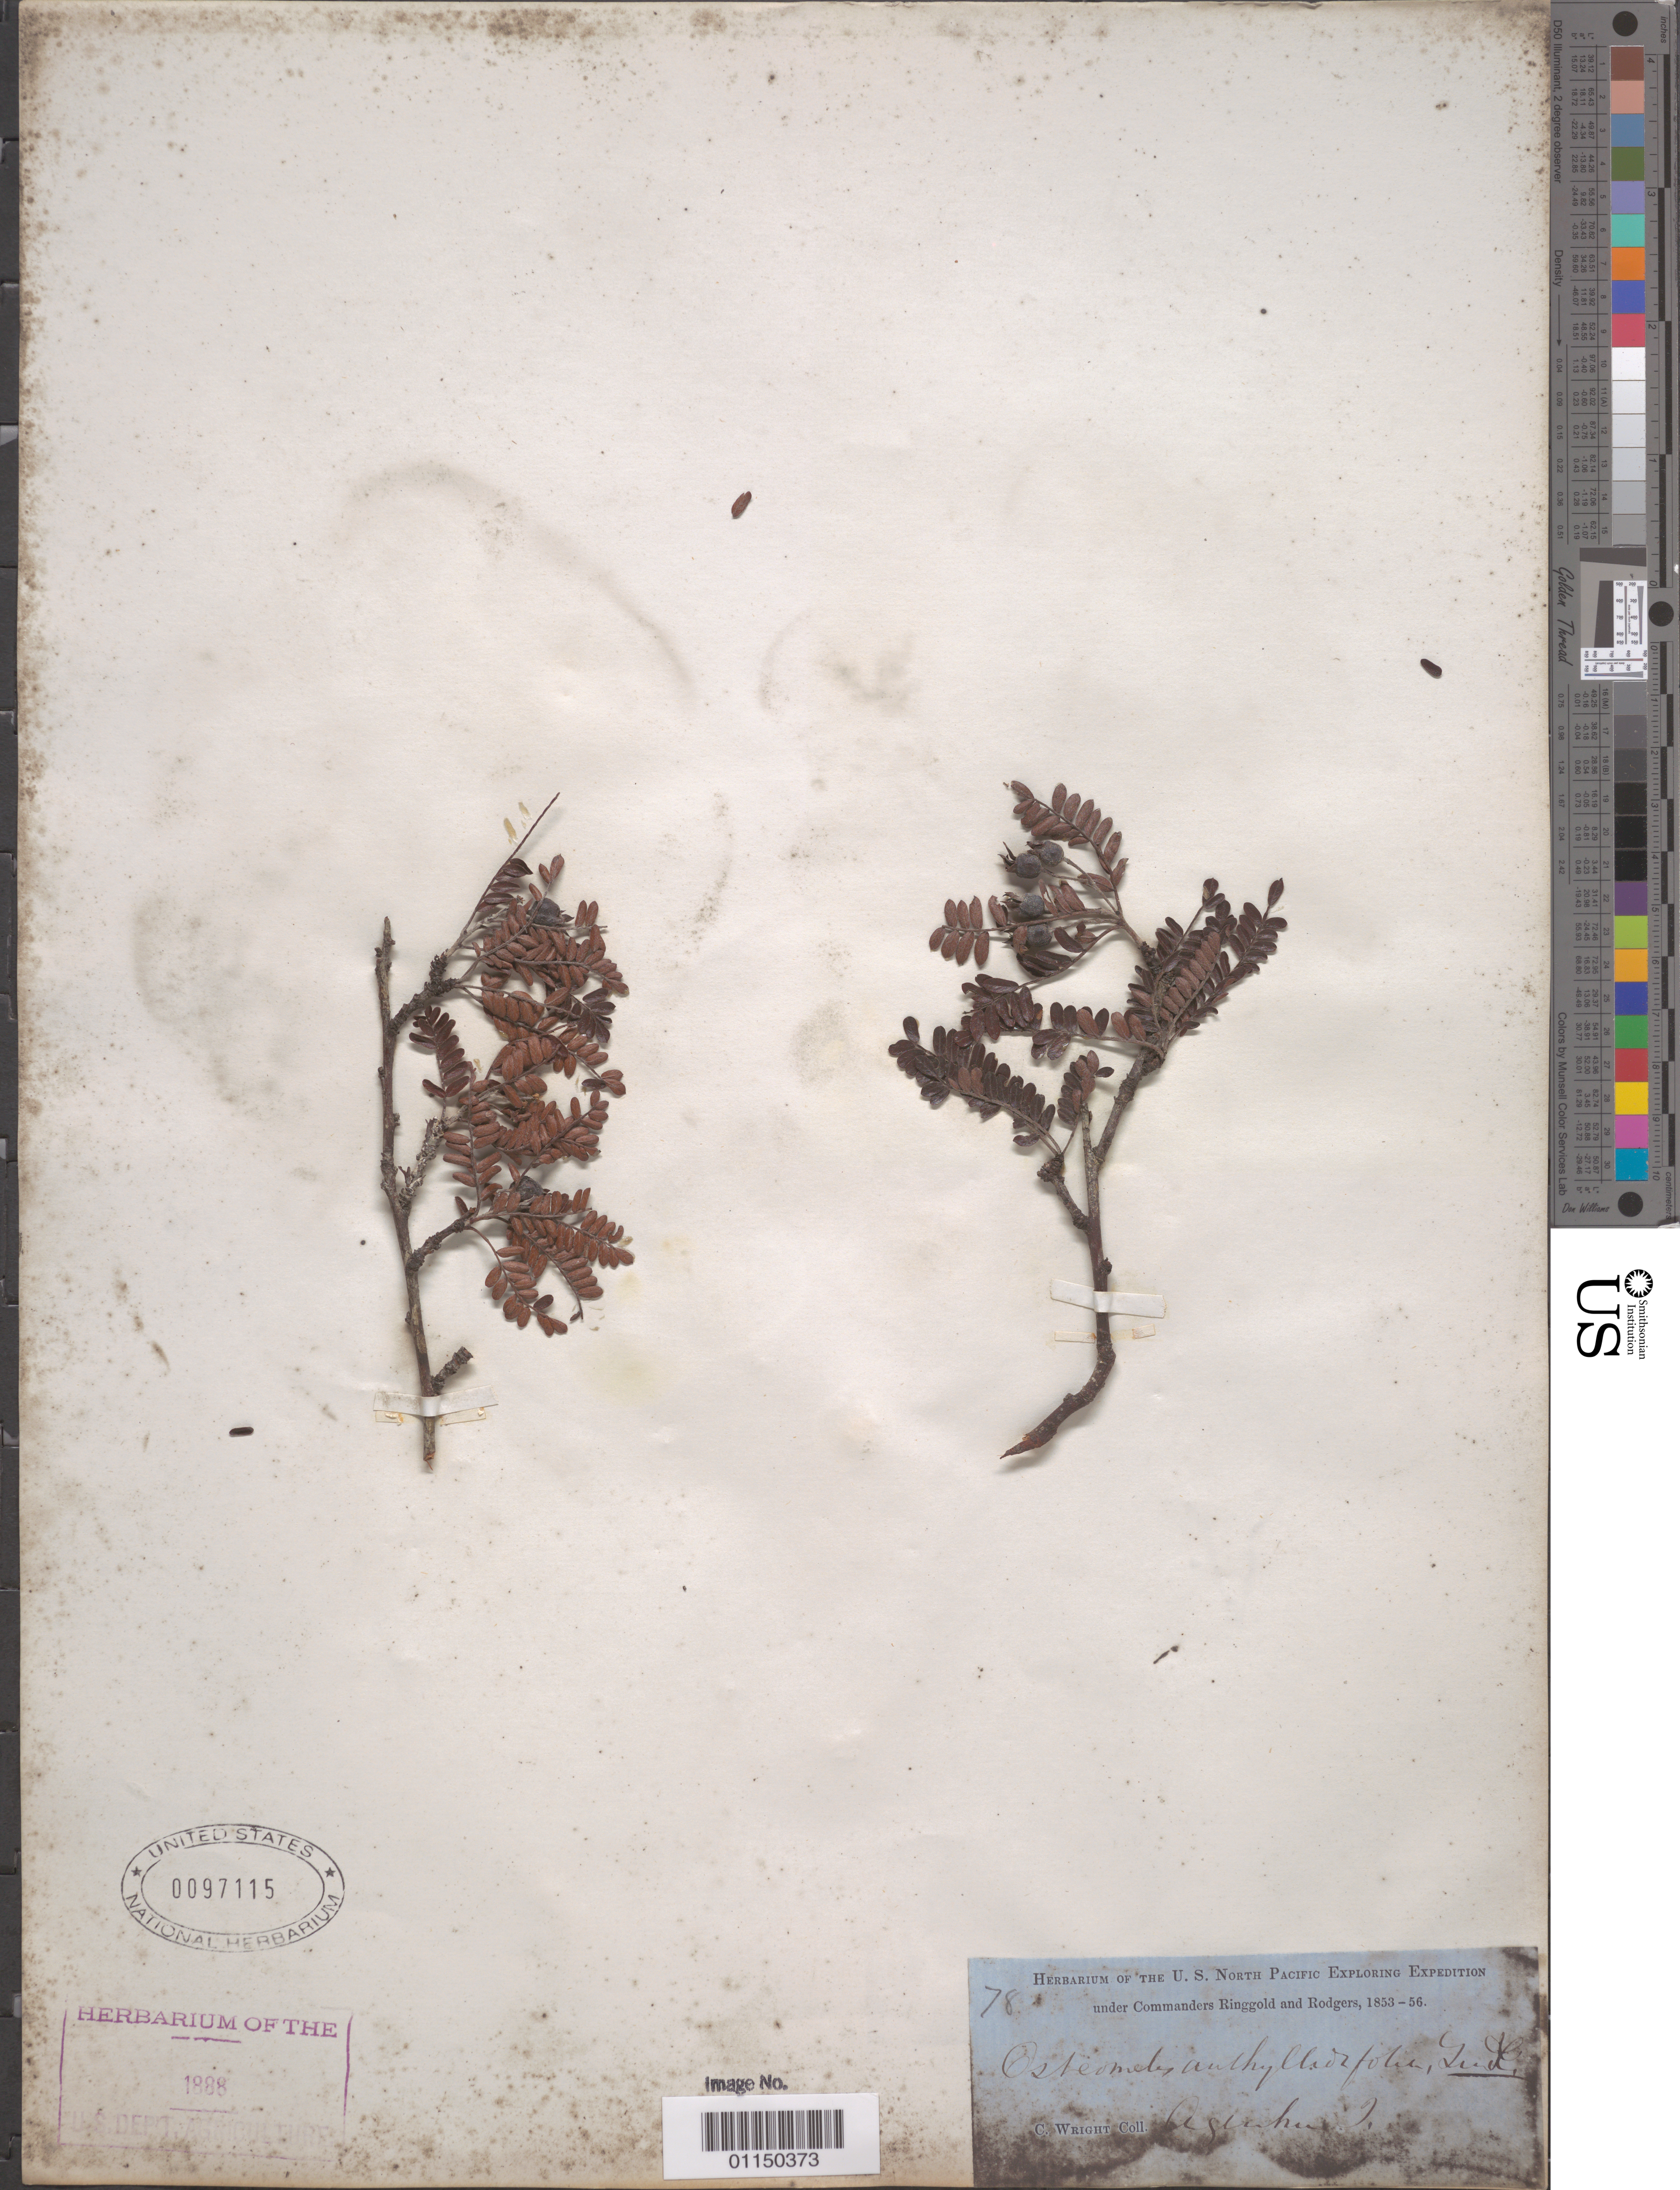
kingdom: Plantae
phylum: Tracheophyta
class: Magnoliopsida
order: Rosales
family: Rosaceae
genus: Osteomeles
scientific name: Osteomeles anthyllidifolia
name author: (Small) Lindl.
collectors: C. Wright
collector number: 78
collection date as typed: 1853 to -- -- 1856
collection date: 1853/1856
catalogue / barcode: US 97115